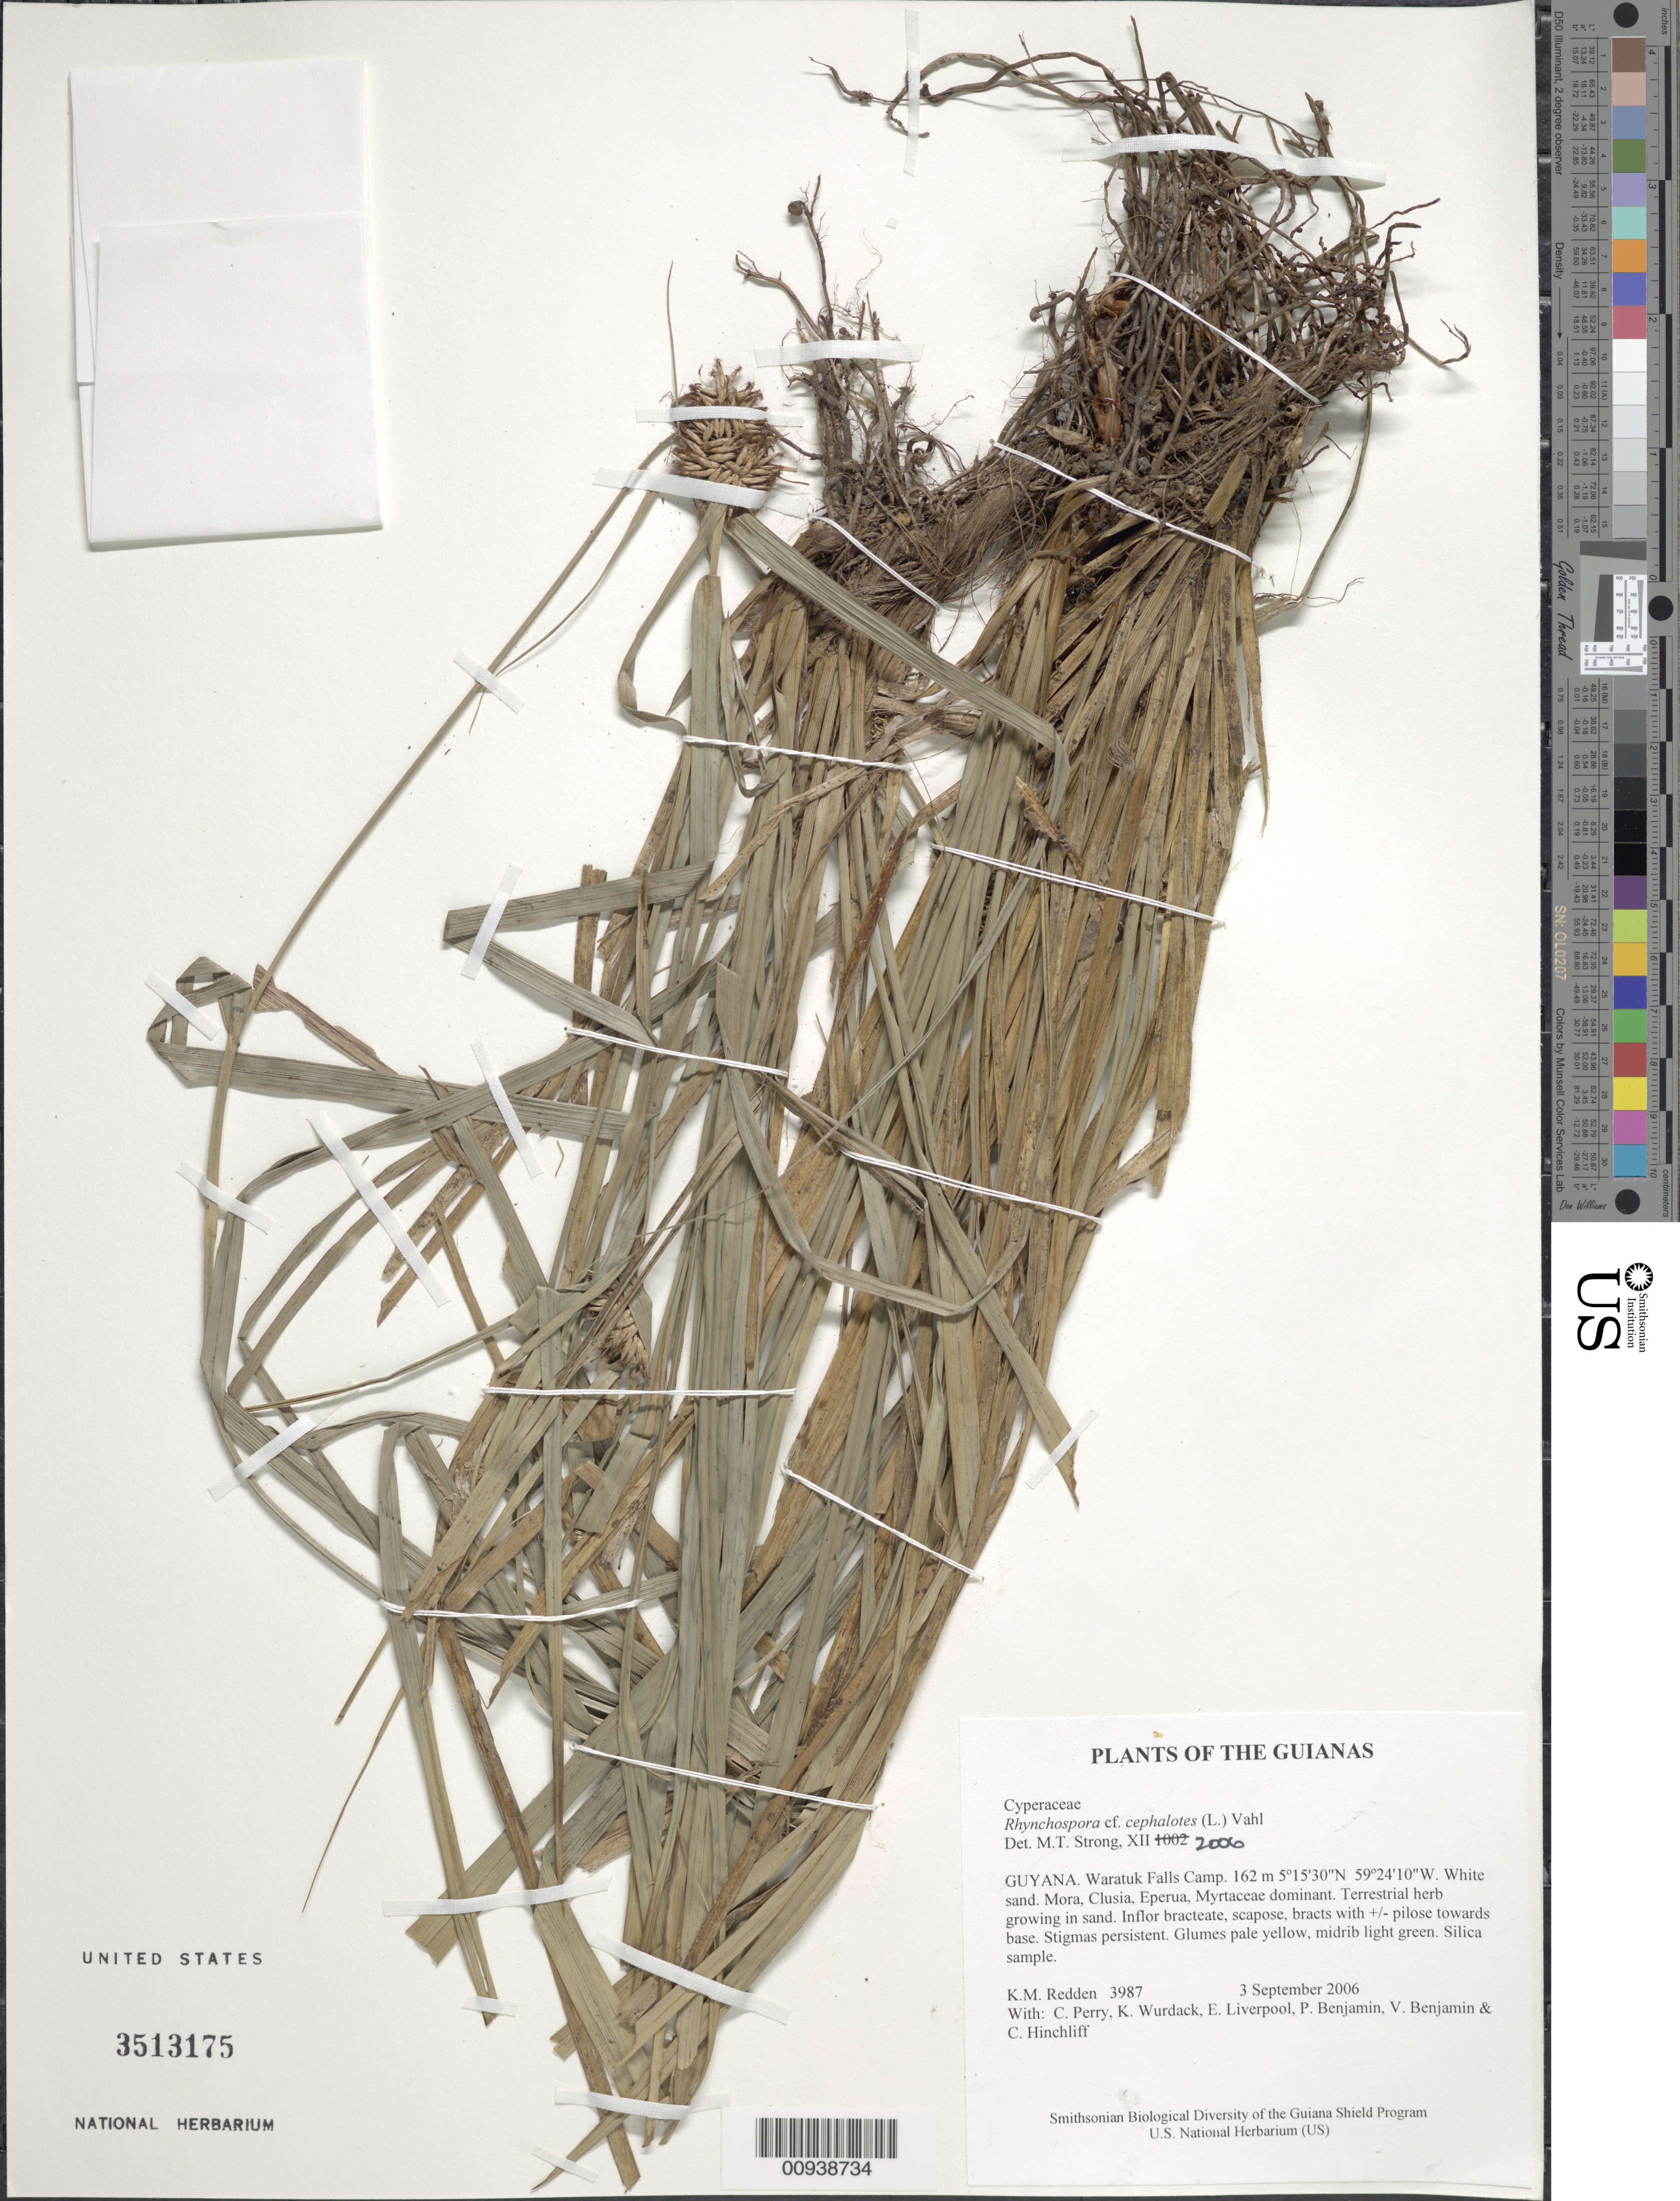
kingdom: Plantae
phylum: Tracheophyta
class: Liliopsida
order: Poales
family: Cyperaceae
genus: Rhynchospora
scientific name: Rhynchospora cephalotes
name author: (L.) Vahl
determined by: Strong, M. T., (US), Smithsonian Institution - National Museum of Natural History (UNITED STATES)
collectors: K. M. Redden, C. Perry, K. Wurdack, E. Liverpool, P. Benjamin, V. Benjamin & C. E. Hinchliff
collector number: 3987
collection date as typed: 3 September 2006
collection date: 2006-09-03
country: Guyana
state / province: Potaro-Siparuni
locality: Waratuk Falls Camp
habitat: White sand. Mora, Clusia, Eperua, Myrtaceae dominant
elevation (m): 162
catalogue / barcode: US 3513175